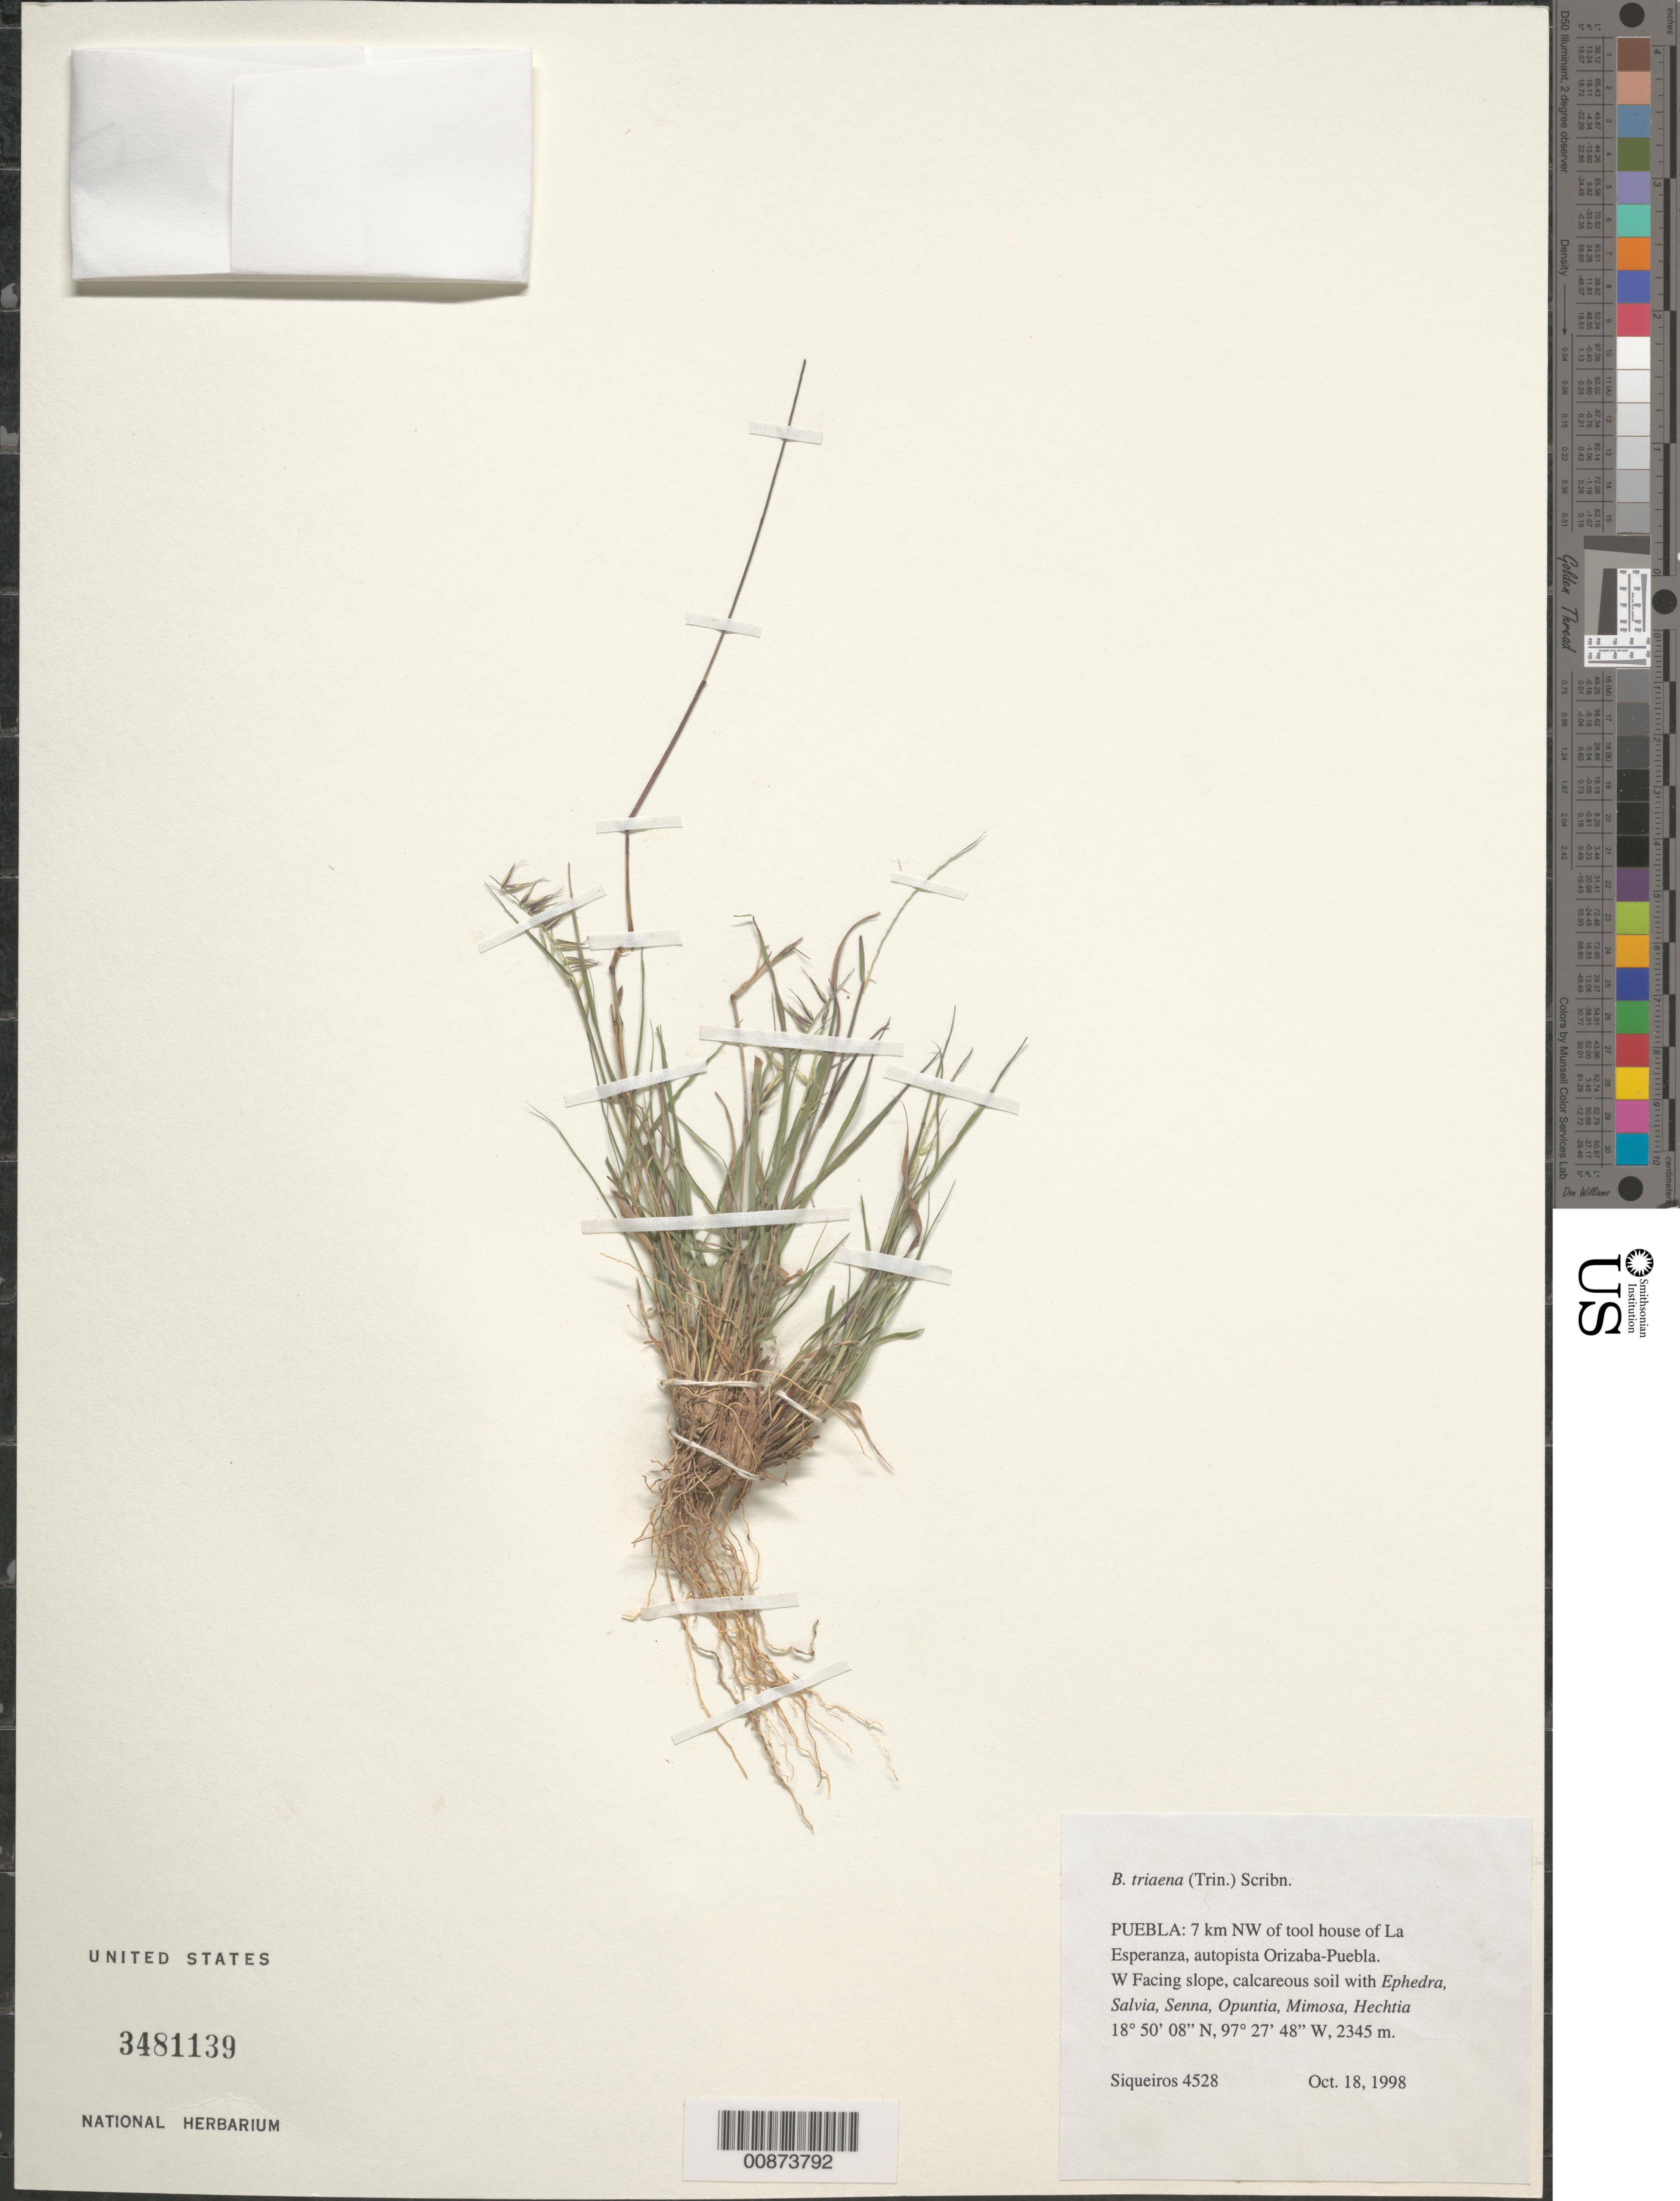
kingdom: Plantae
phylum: Tracheophyta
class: Liliopsida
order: Poales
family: Poaceae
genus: Bouteloua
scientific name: Bouteloua triaena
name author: (Trin. ex Spreng.) Scribn.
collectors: M. E. Siqueiros Delgado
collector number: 4528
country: Mexico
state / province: Puebla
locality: NW of tool house of La Esperanza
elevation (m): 2345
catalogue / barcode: US 3481139